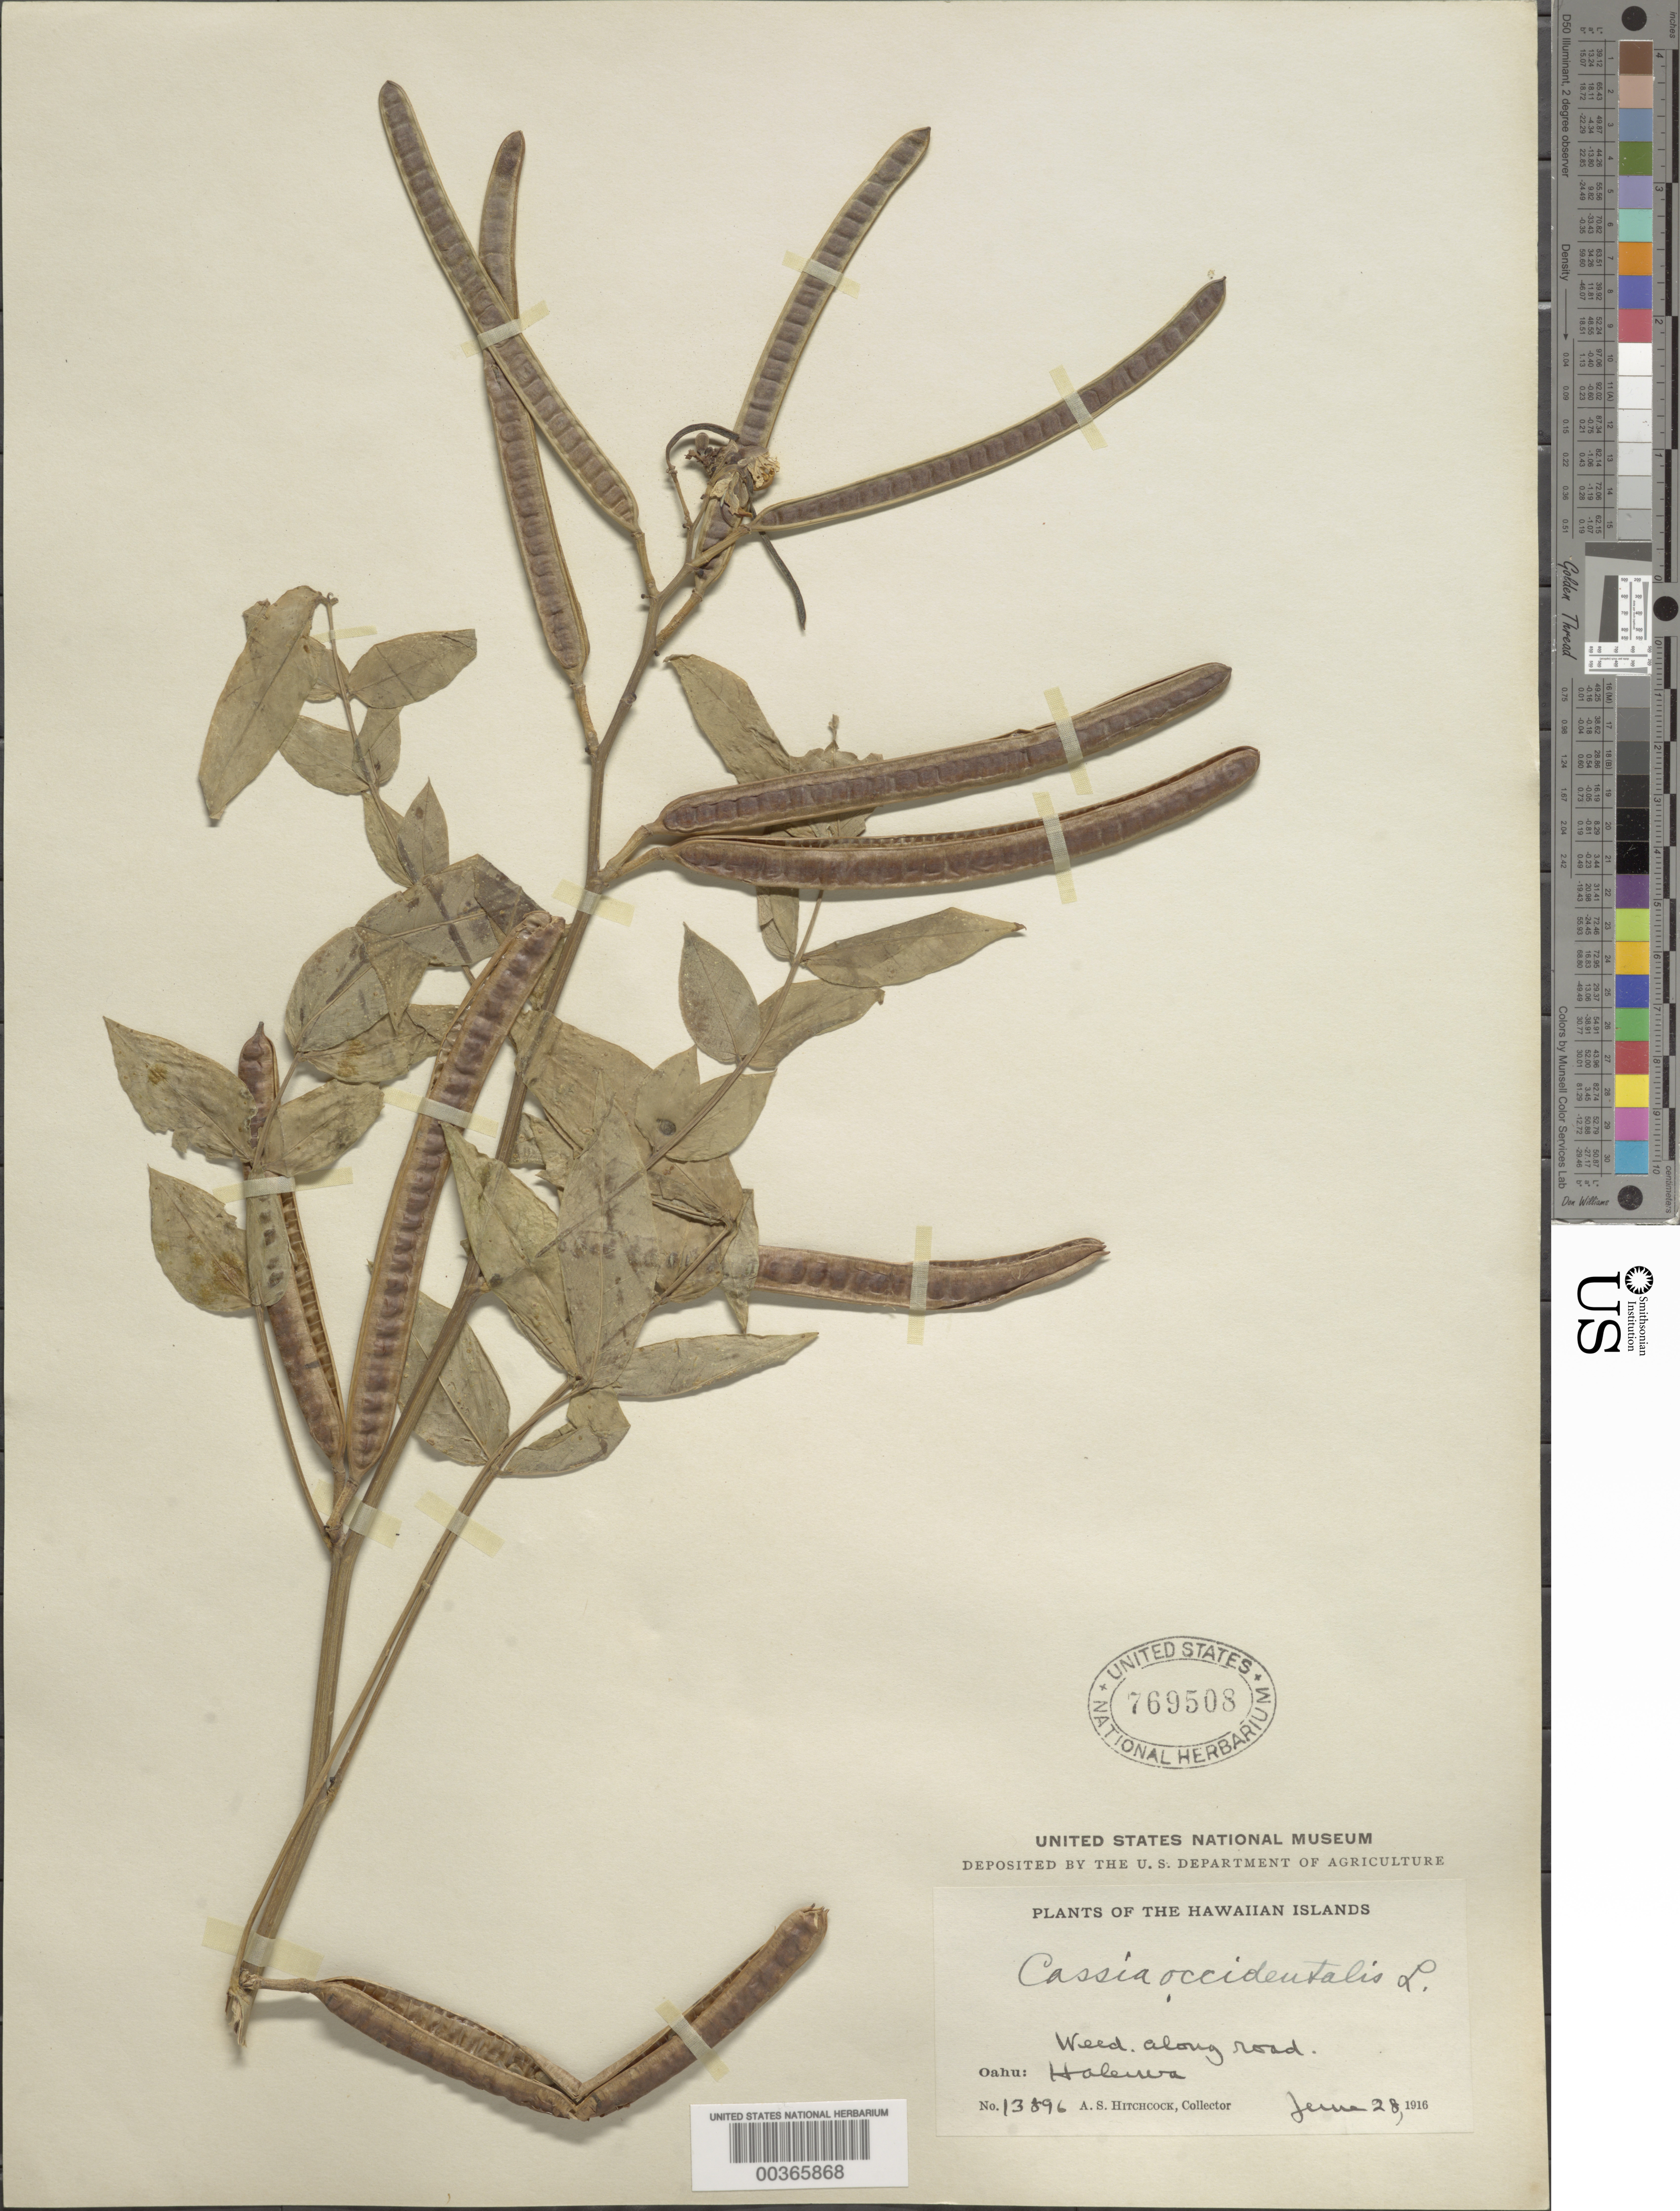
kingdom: Plantae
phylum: Tracheophyta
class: Magnoliopsida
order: Fabales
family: Fabaceae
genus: Senna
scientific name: Senna occidentalis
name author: (L.) Link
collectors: A. S. Hitchcock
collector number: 13896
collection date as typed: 28 Jun 1916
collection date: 1916-06-28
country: United States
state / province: Hawaii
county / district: Honolulu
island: Oahu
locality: Halewa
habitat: Along road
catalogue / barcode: US 769508